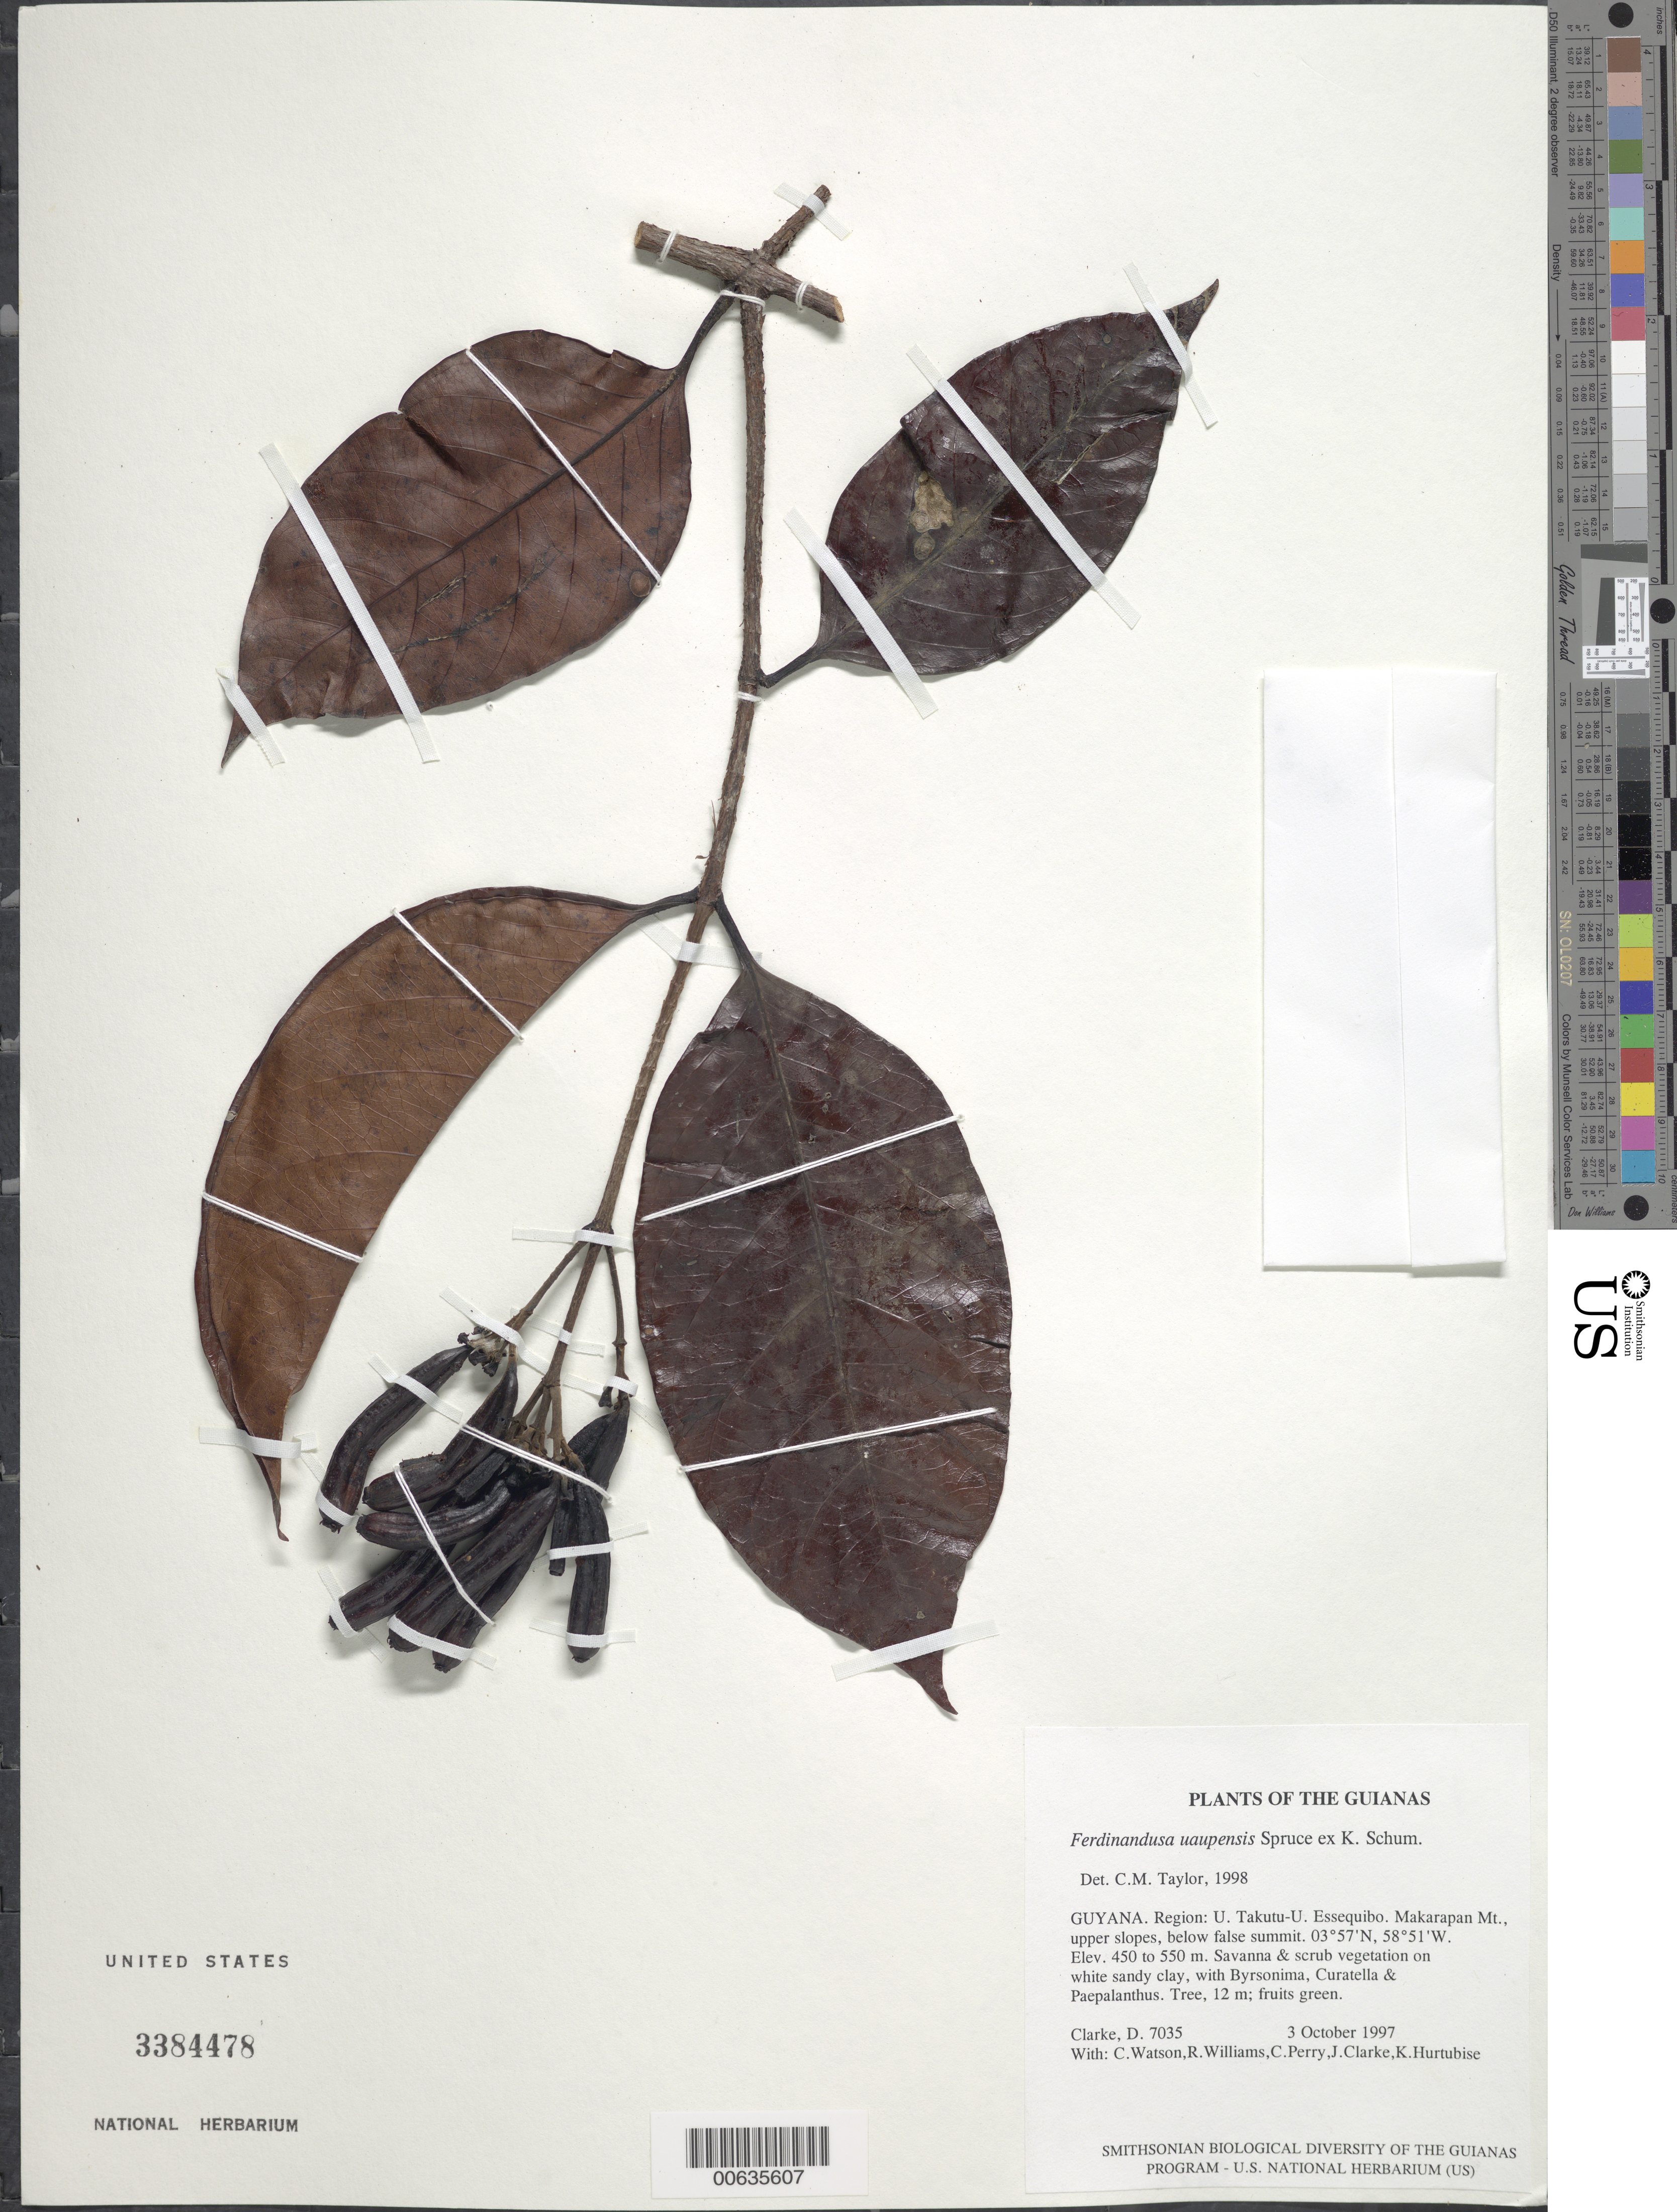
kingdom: Plantae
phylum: Tracheophyta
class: Magnoliopsida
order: Gentianales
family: Rubiaceae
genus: Ferdinandusa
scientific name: Ferdinandusa uaupensis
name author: Spruce ex K. Schum.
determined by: Taylor, Charlotte M.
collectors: H. D. Clarke, C. Watson, R. Williams, C. Perry, J. Clarke & K. Hurtubise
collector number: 7035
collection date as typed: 3 October 1997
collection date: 1997-10-03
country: Guyana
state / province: U. Takutu-U. Essequibo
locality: Makarapan Mt., upper slopes, below false summit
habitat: Savanna & scrub vegetation on white sandy clay, with Byrsonima, Curatella & Paepalanthus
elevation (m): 450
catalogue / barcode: US 3384478